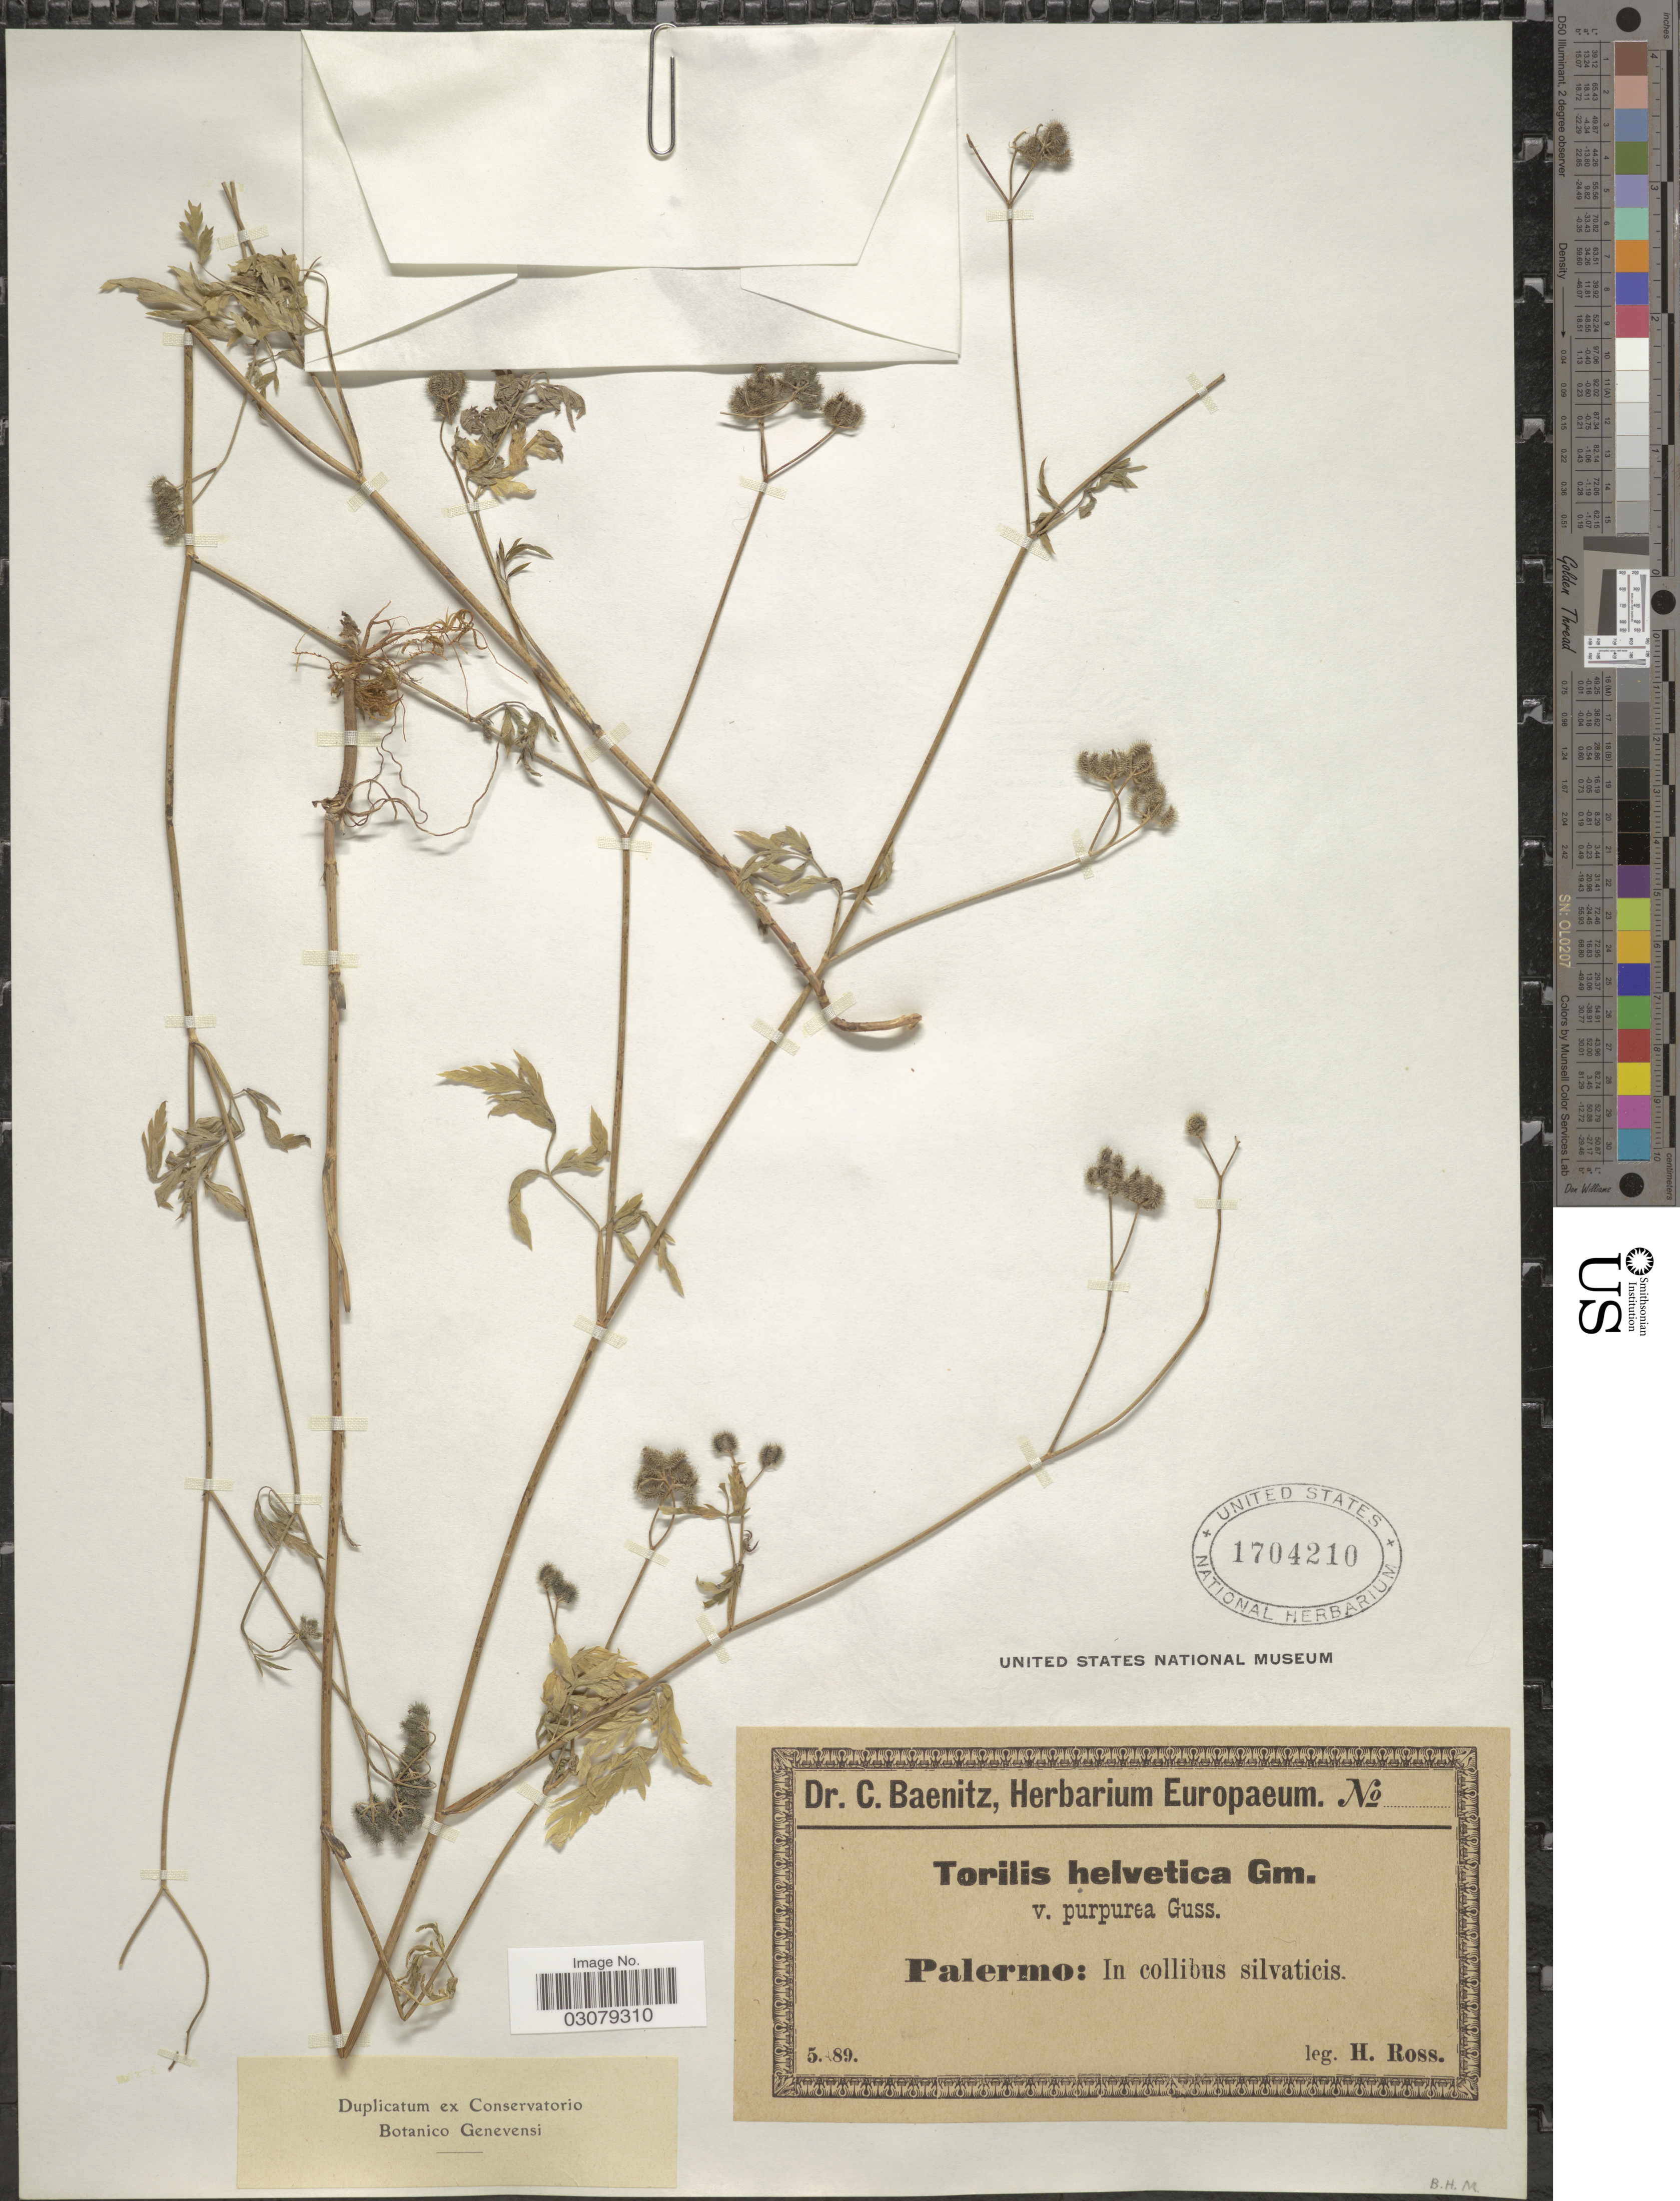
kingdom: Plantae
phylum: Tracheophyta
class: Magnoliopsida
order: Apiales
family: Apiaceae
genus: Torilis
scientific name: Torilis infesta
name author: (L.) Clairv.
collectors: H. Ross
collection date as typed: Transcribed d/m/y: /5/89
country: Italy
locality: Palermo: In collibus silvaticis.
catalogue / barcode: US 1704210